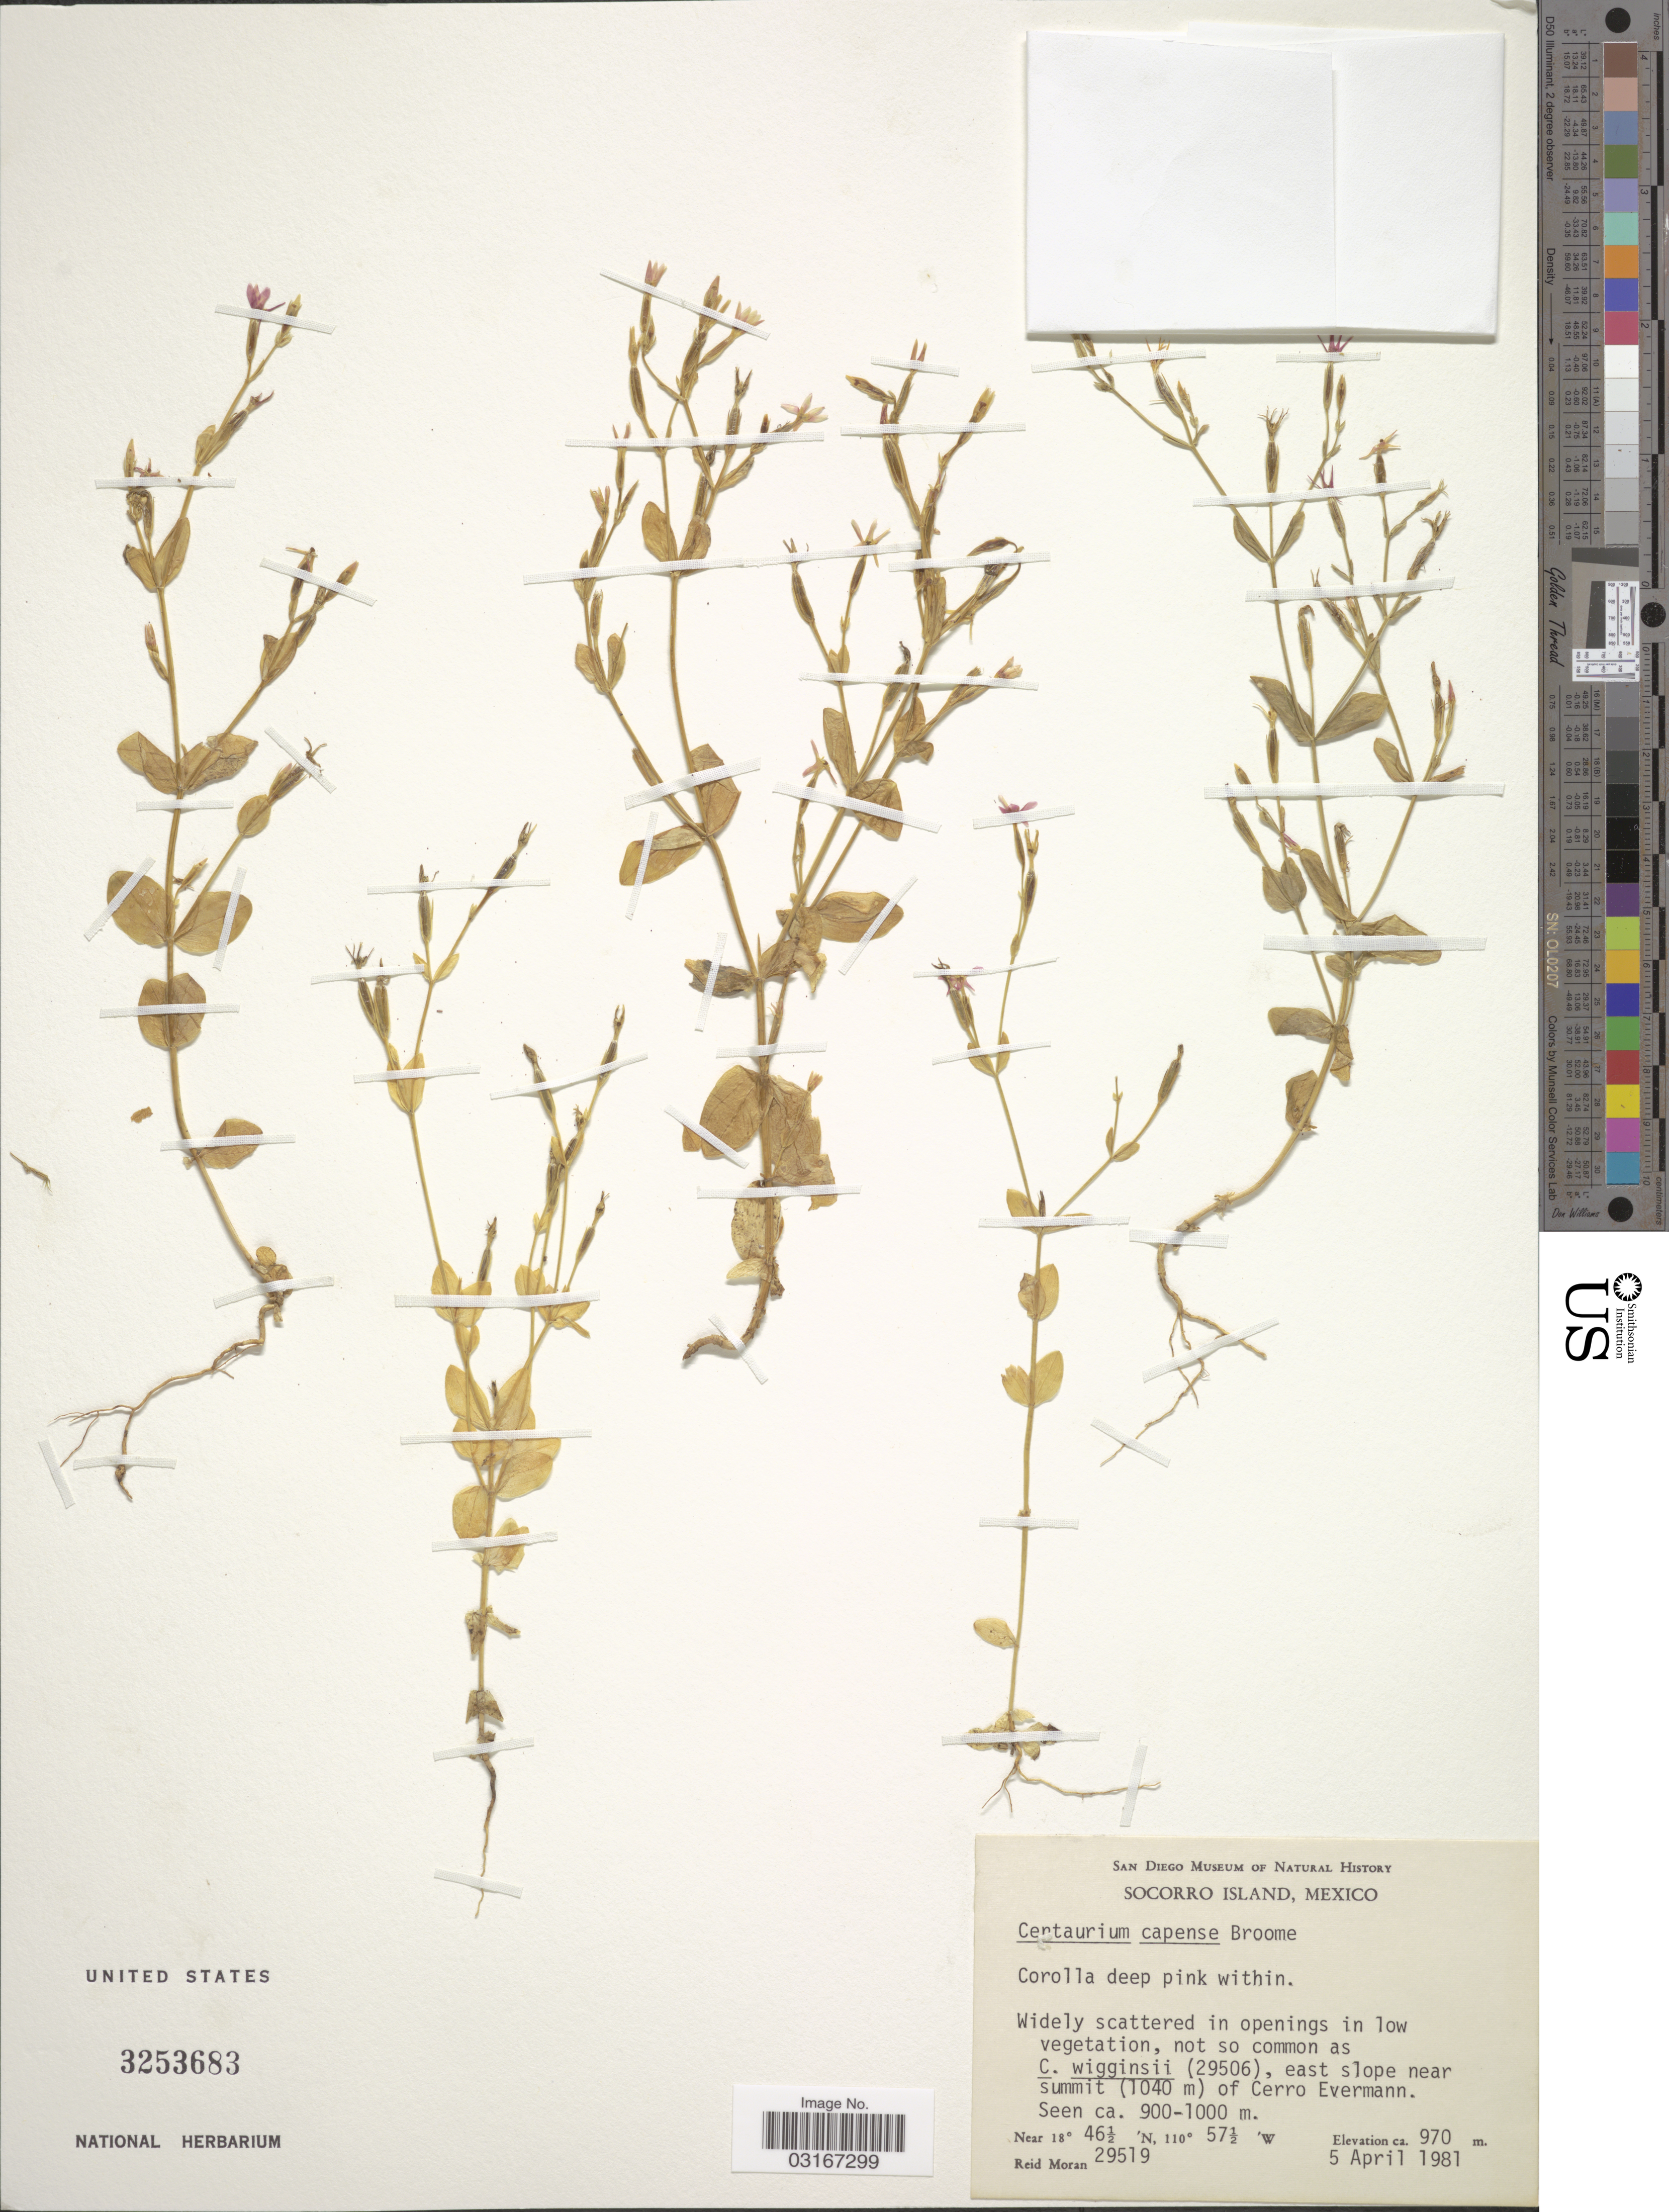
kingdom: Plantae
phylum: Tracheophyta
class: Magnoliopsida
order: Gentianales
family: Gentianaceae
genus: Centaurium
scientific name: Centaurium capense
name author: C.R. Broome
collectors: R. V. Moran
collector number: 29519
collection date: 1981-04-05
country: Mexico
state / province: Colima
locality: Socorro Island. east slope near summit (1040 m) of Cerro Evermann.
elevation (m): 970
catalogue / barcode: US 3253683